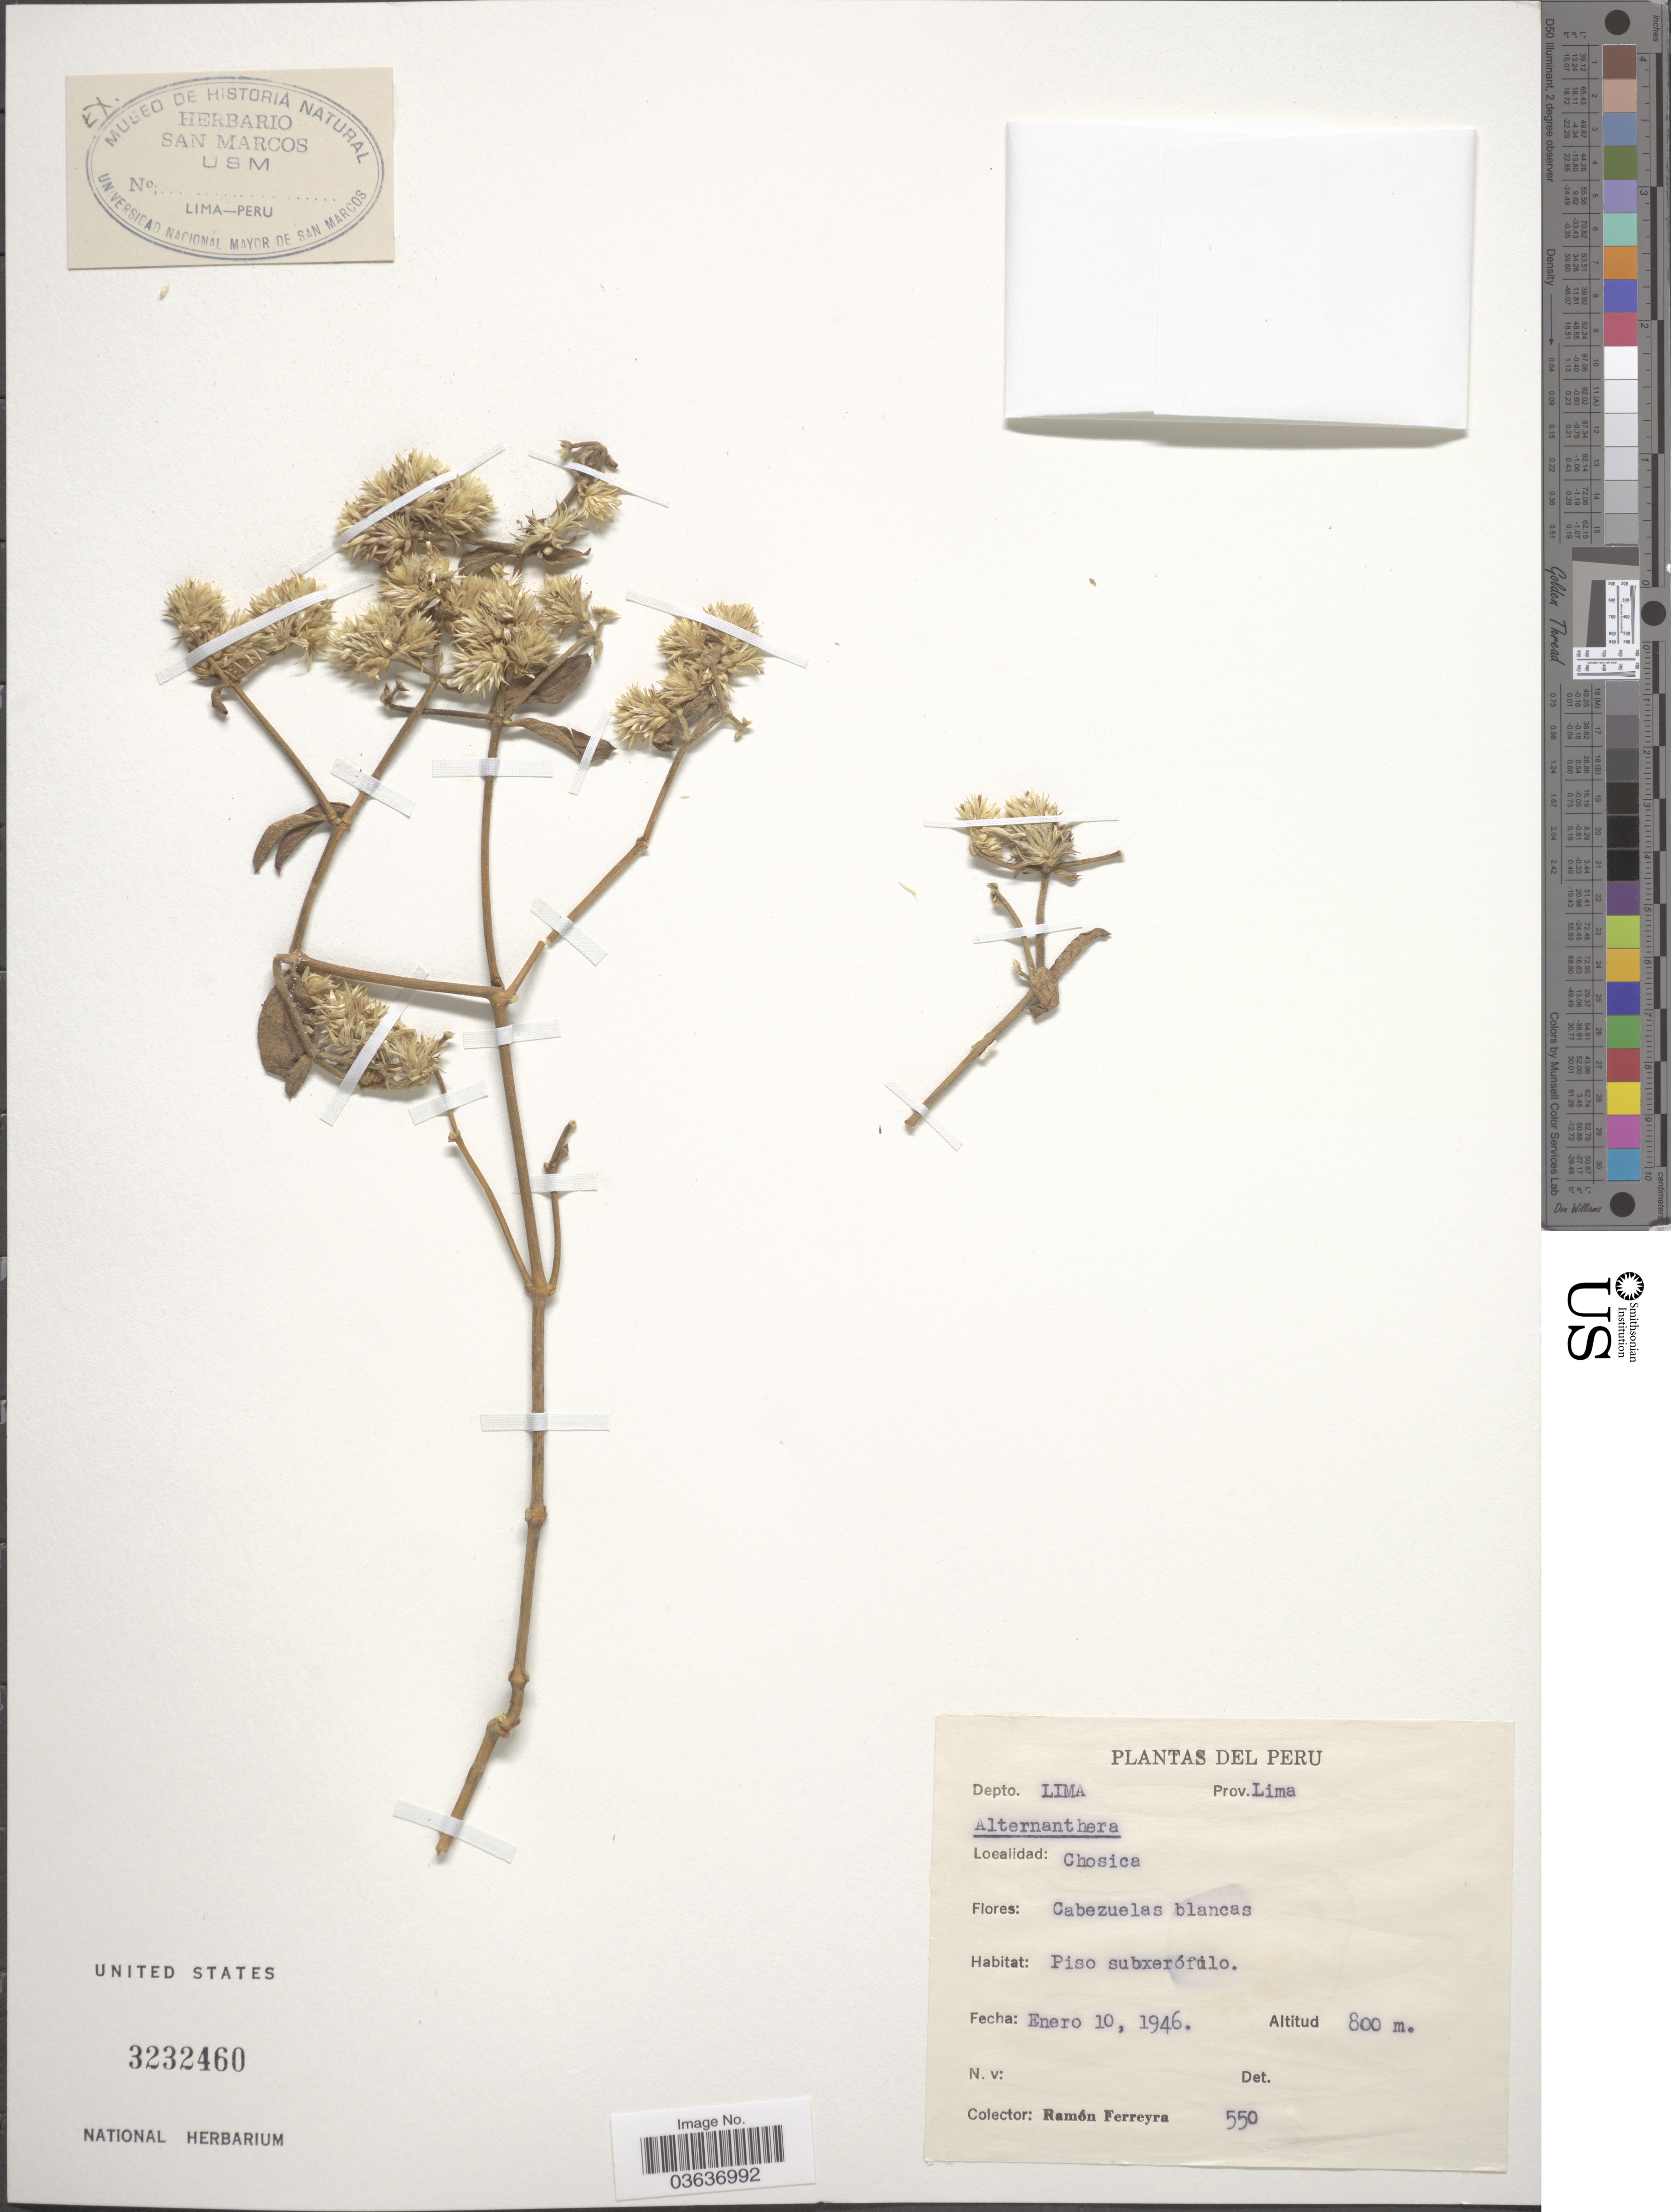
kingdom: Plantae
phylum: Tracheophyta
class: Magnoliopsida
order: Caryophyllales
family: Amaranthaceae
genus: Alternanthera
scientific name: Alternanthera sp.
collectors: R. A. Ferreyra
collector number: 550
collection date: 1946-01-10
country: Peru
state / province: Lima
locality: Depto. Lima. Chosica.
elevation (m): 800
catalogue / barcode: US 3232460